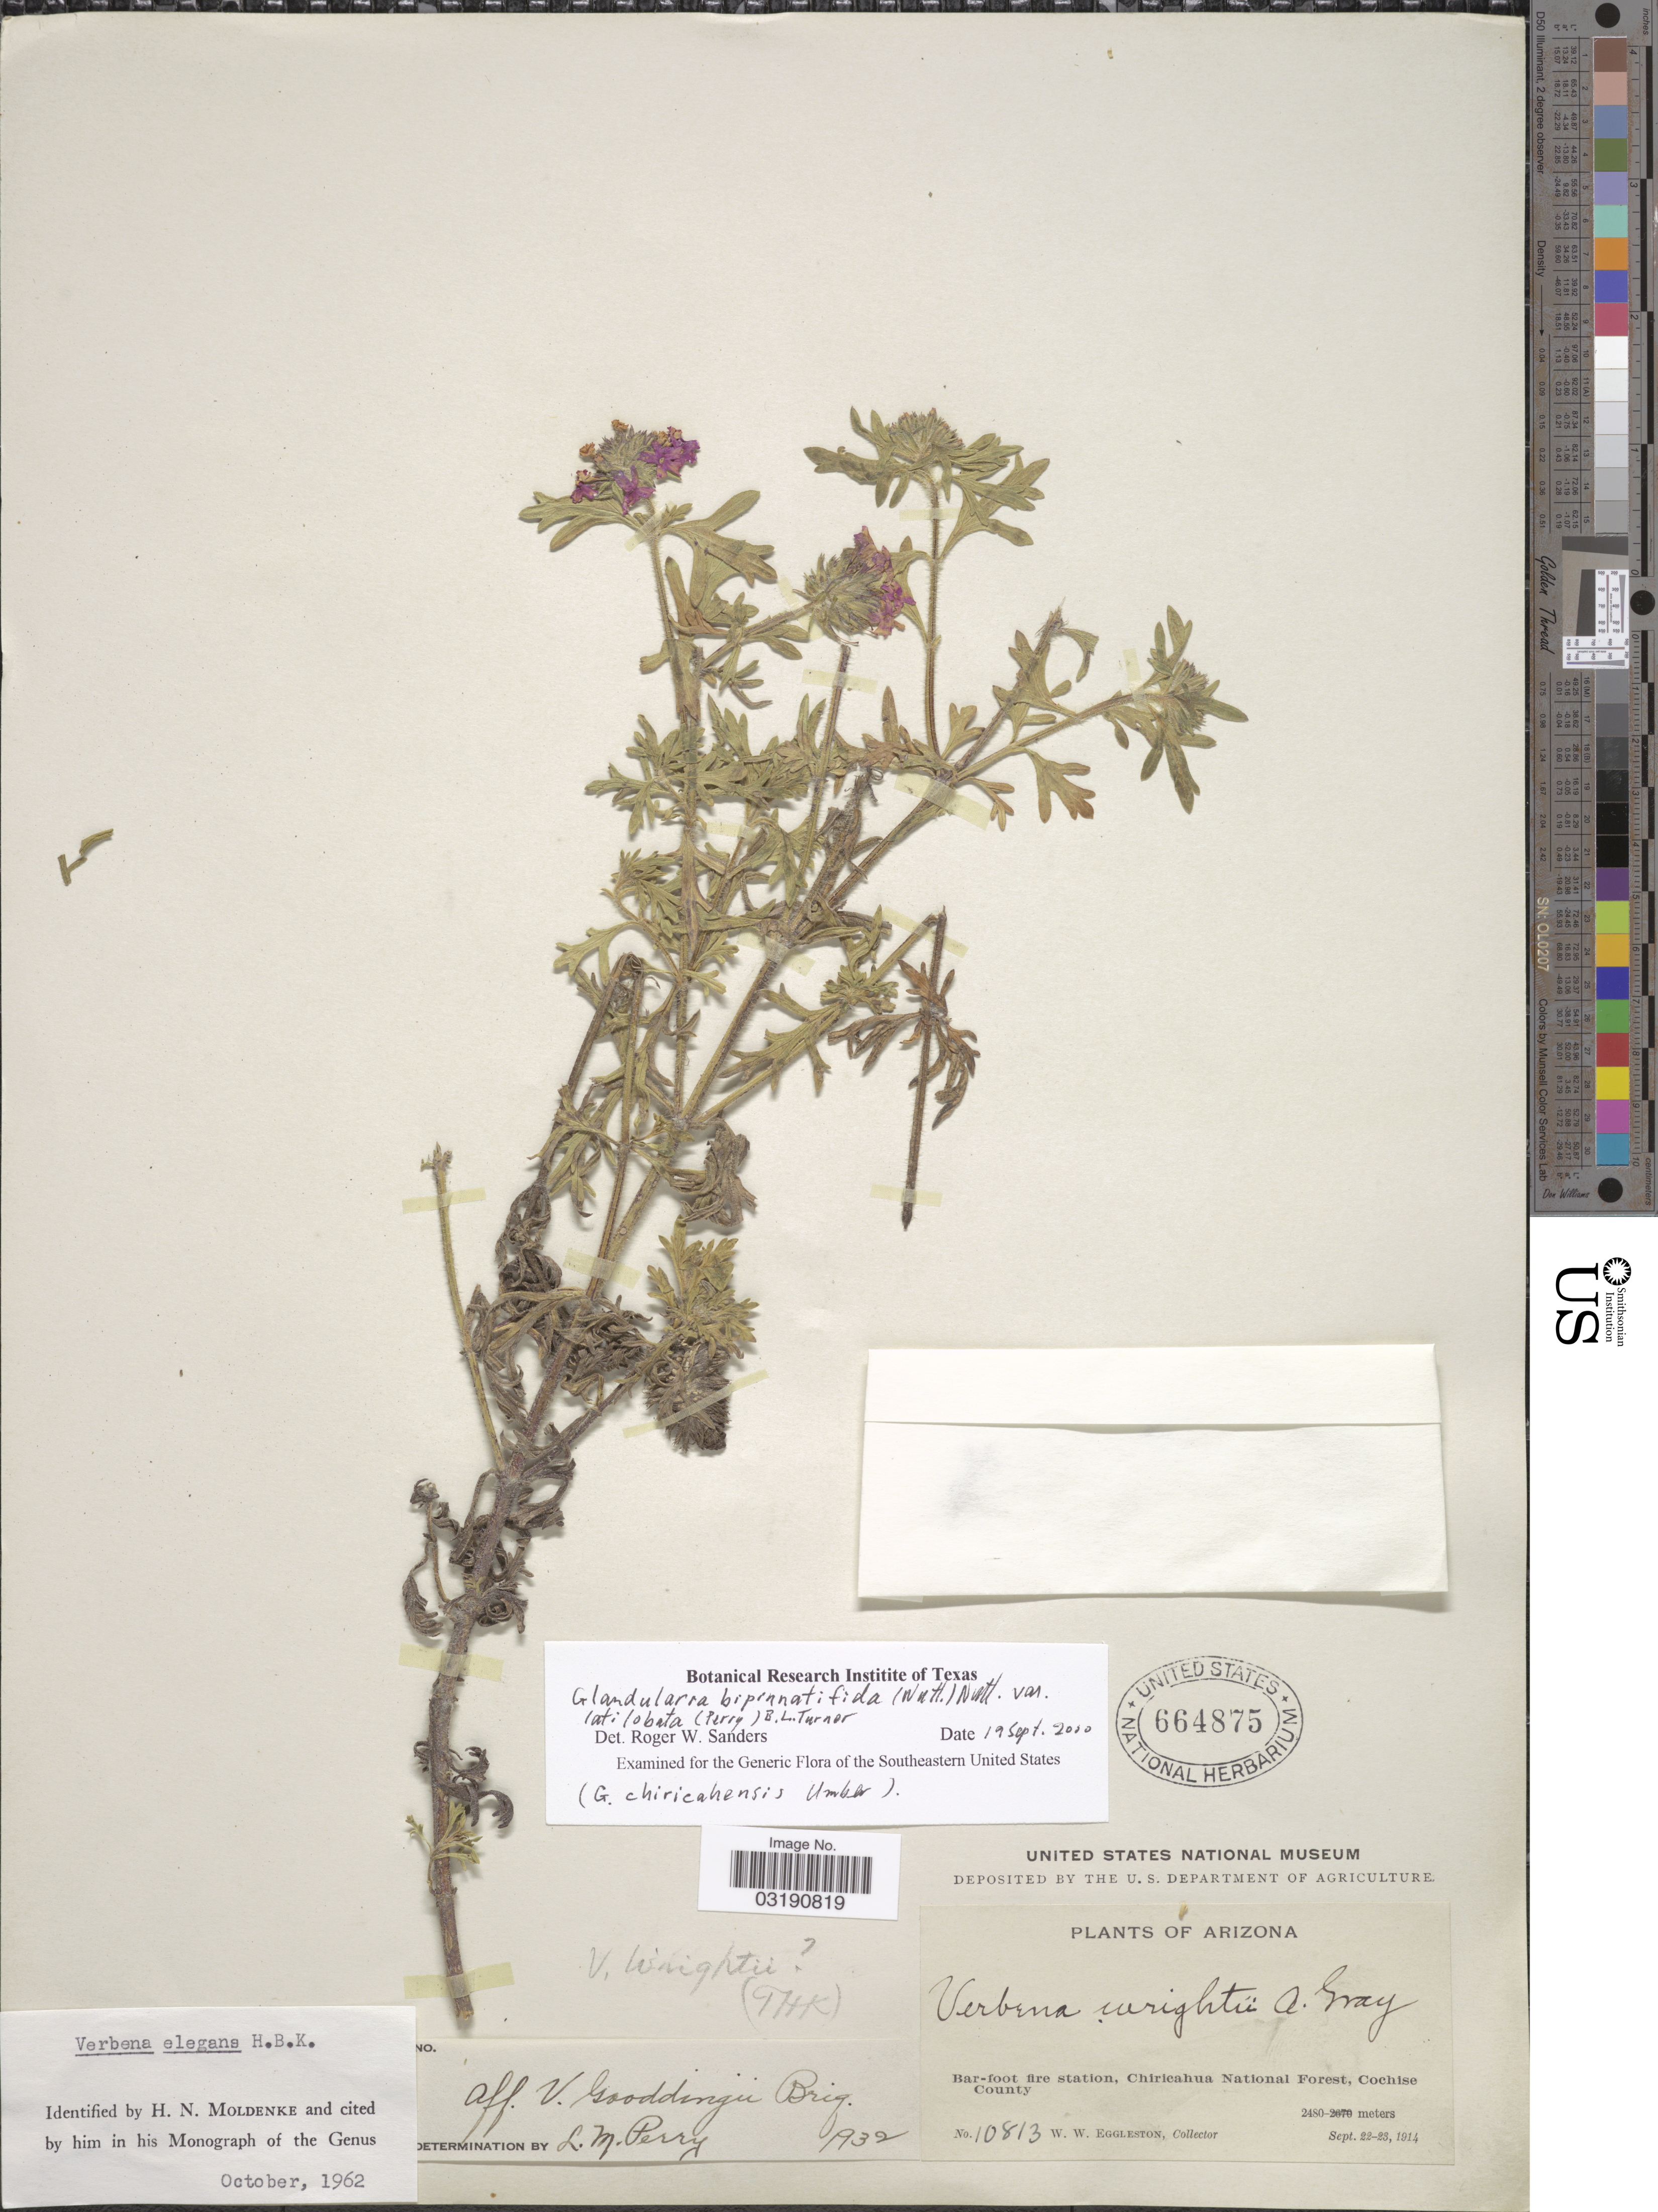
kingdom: Plantae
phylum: Tracheophyta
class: Magnoliopsida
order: Lamiales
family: Verbenaceae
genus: Verbena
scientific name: Verbena bipinnatifida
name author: (Schauer) Nutt.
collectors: W. W. Eggleston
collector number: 10813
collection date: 1914-09-22/1914-09-23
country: United States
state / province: Arizona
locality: Bar-foot fire station, Chiricahua National Forest, Cochise County.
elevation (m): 2480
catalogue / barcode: US 664875